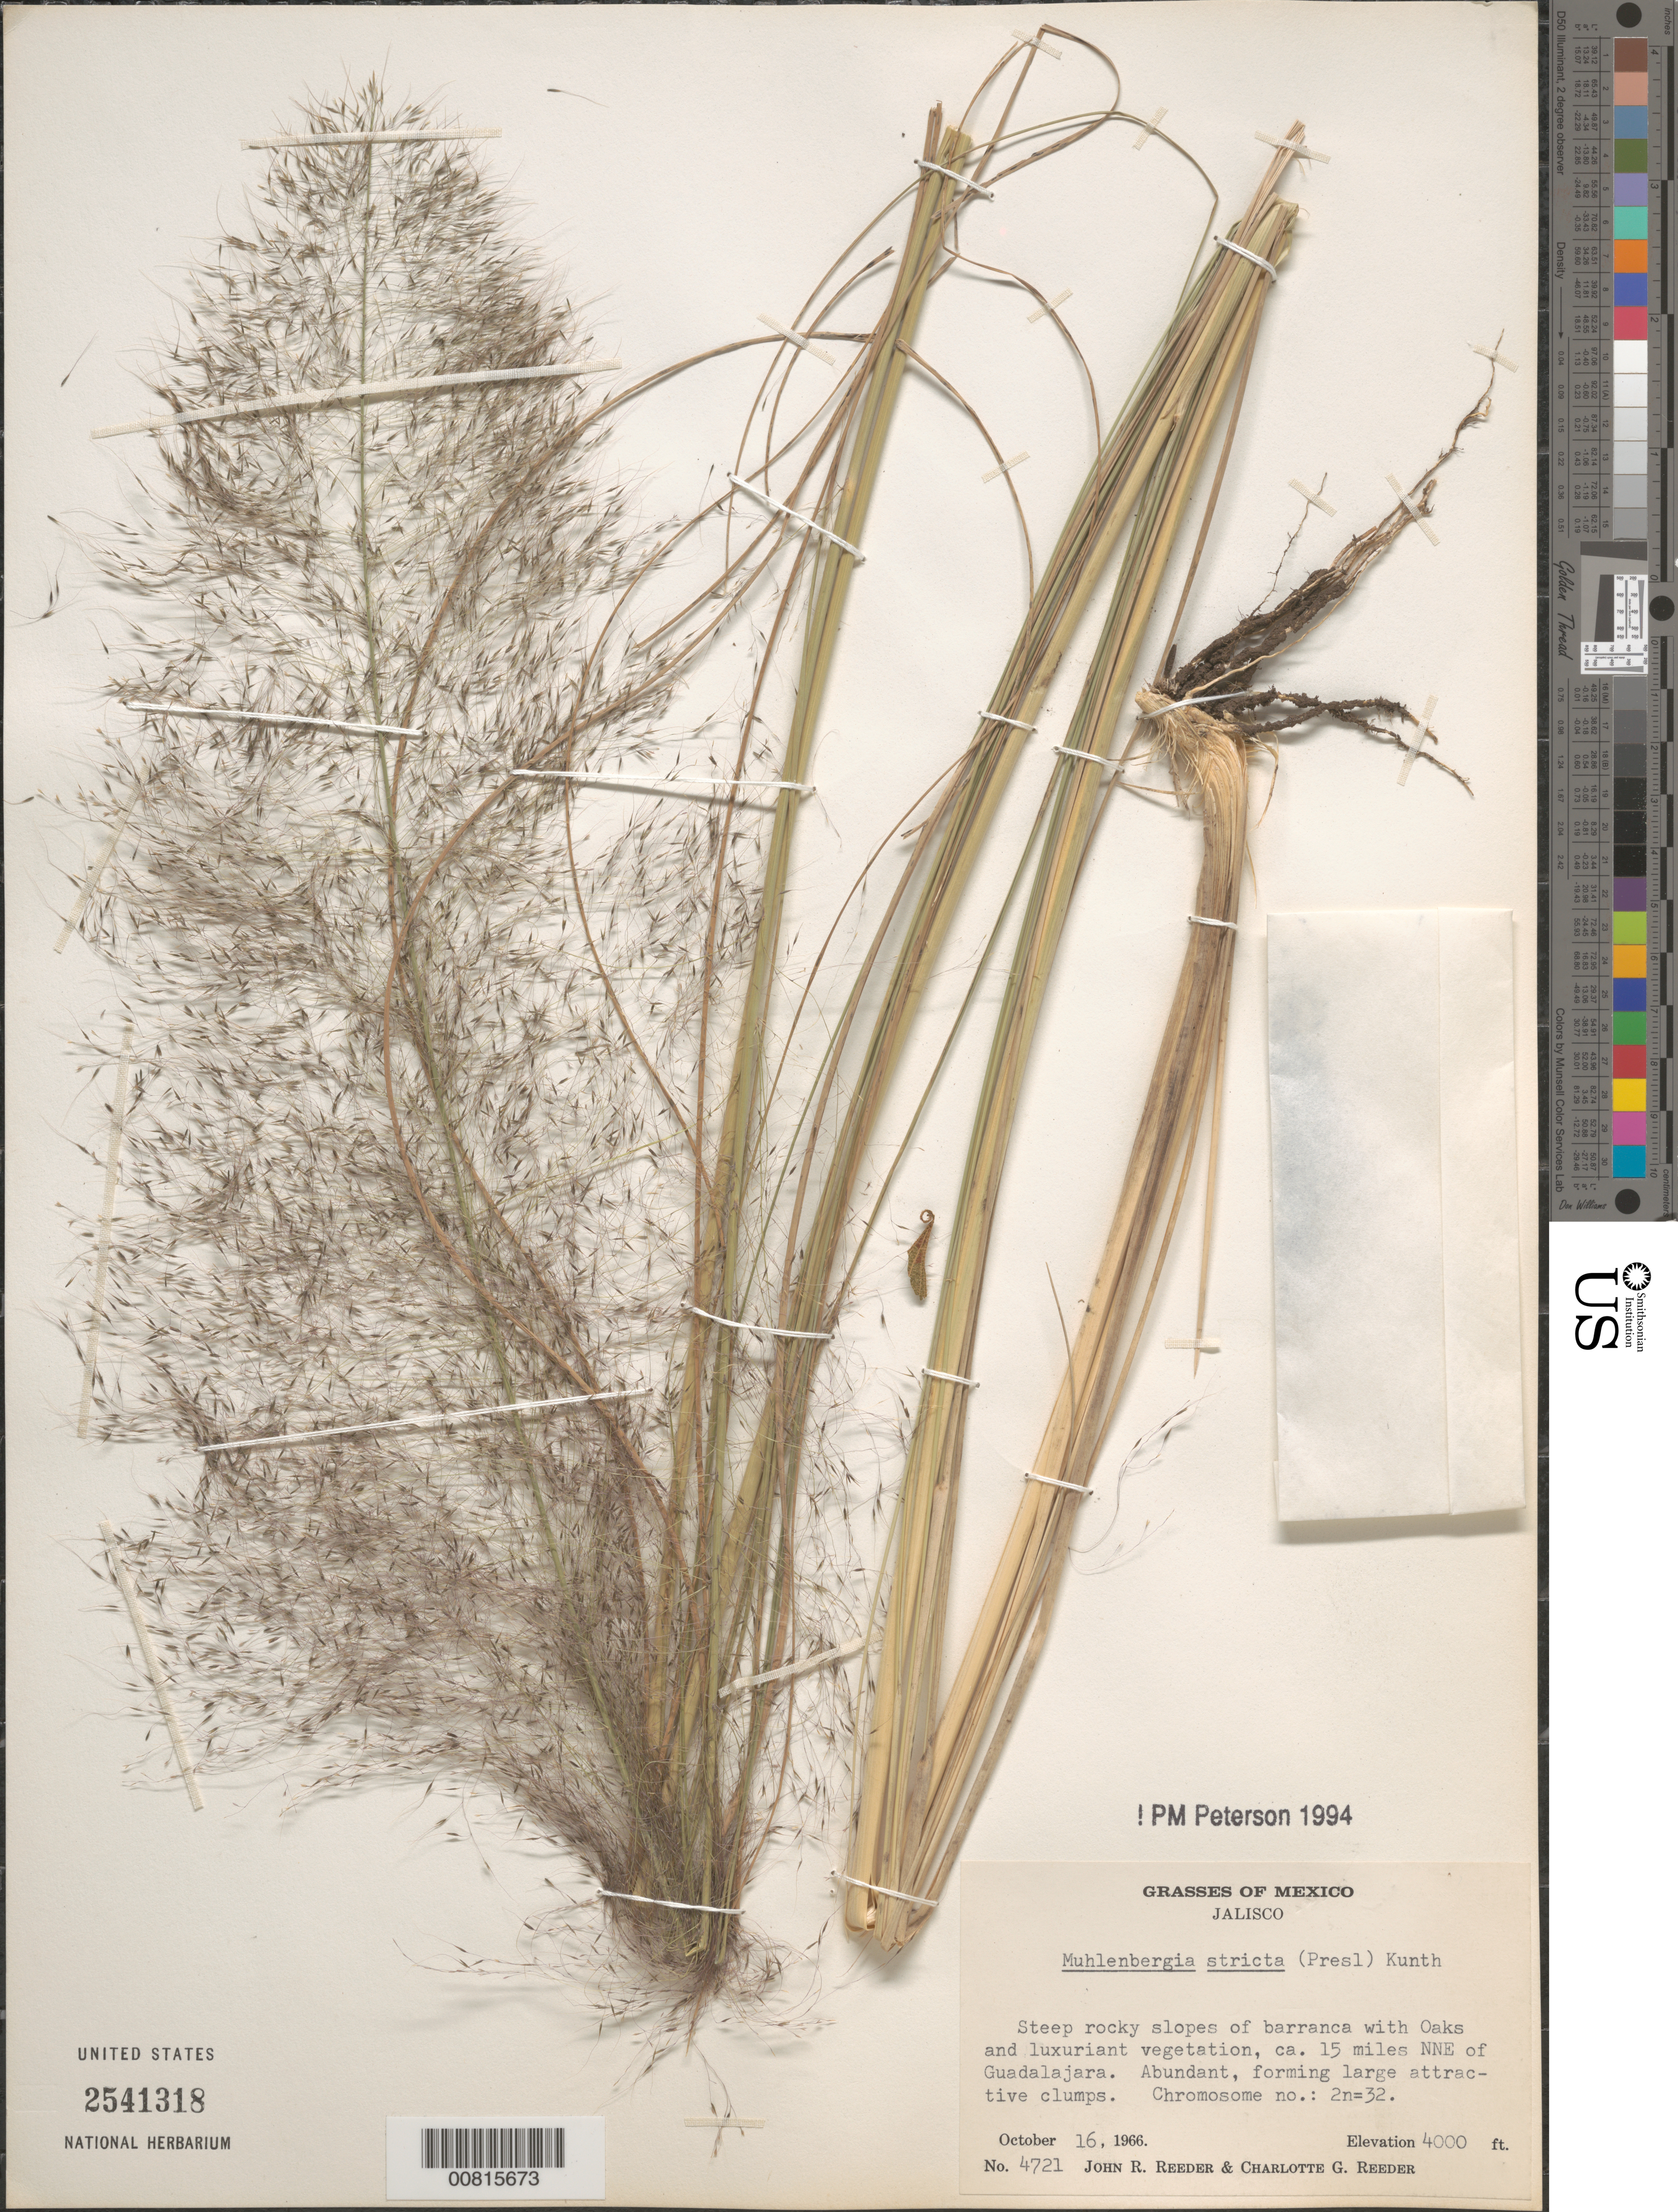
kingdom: Plantae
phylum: Tracheophyta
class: Liliopsida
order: Poales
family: Poaceae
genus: Muhlenbergia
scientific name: Muhlenbergia stricta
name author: (J. Presl) Kunth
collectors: J. R. Reeder & C. G. Reeder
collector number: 4721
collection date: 1966-10-16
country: Mexico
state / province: Jalisco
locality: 15 mi NNE of Guadalajara, Jal.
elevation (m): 1219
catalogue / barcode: US 2541318